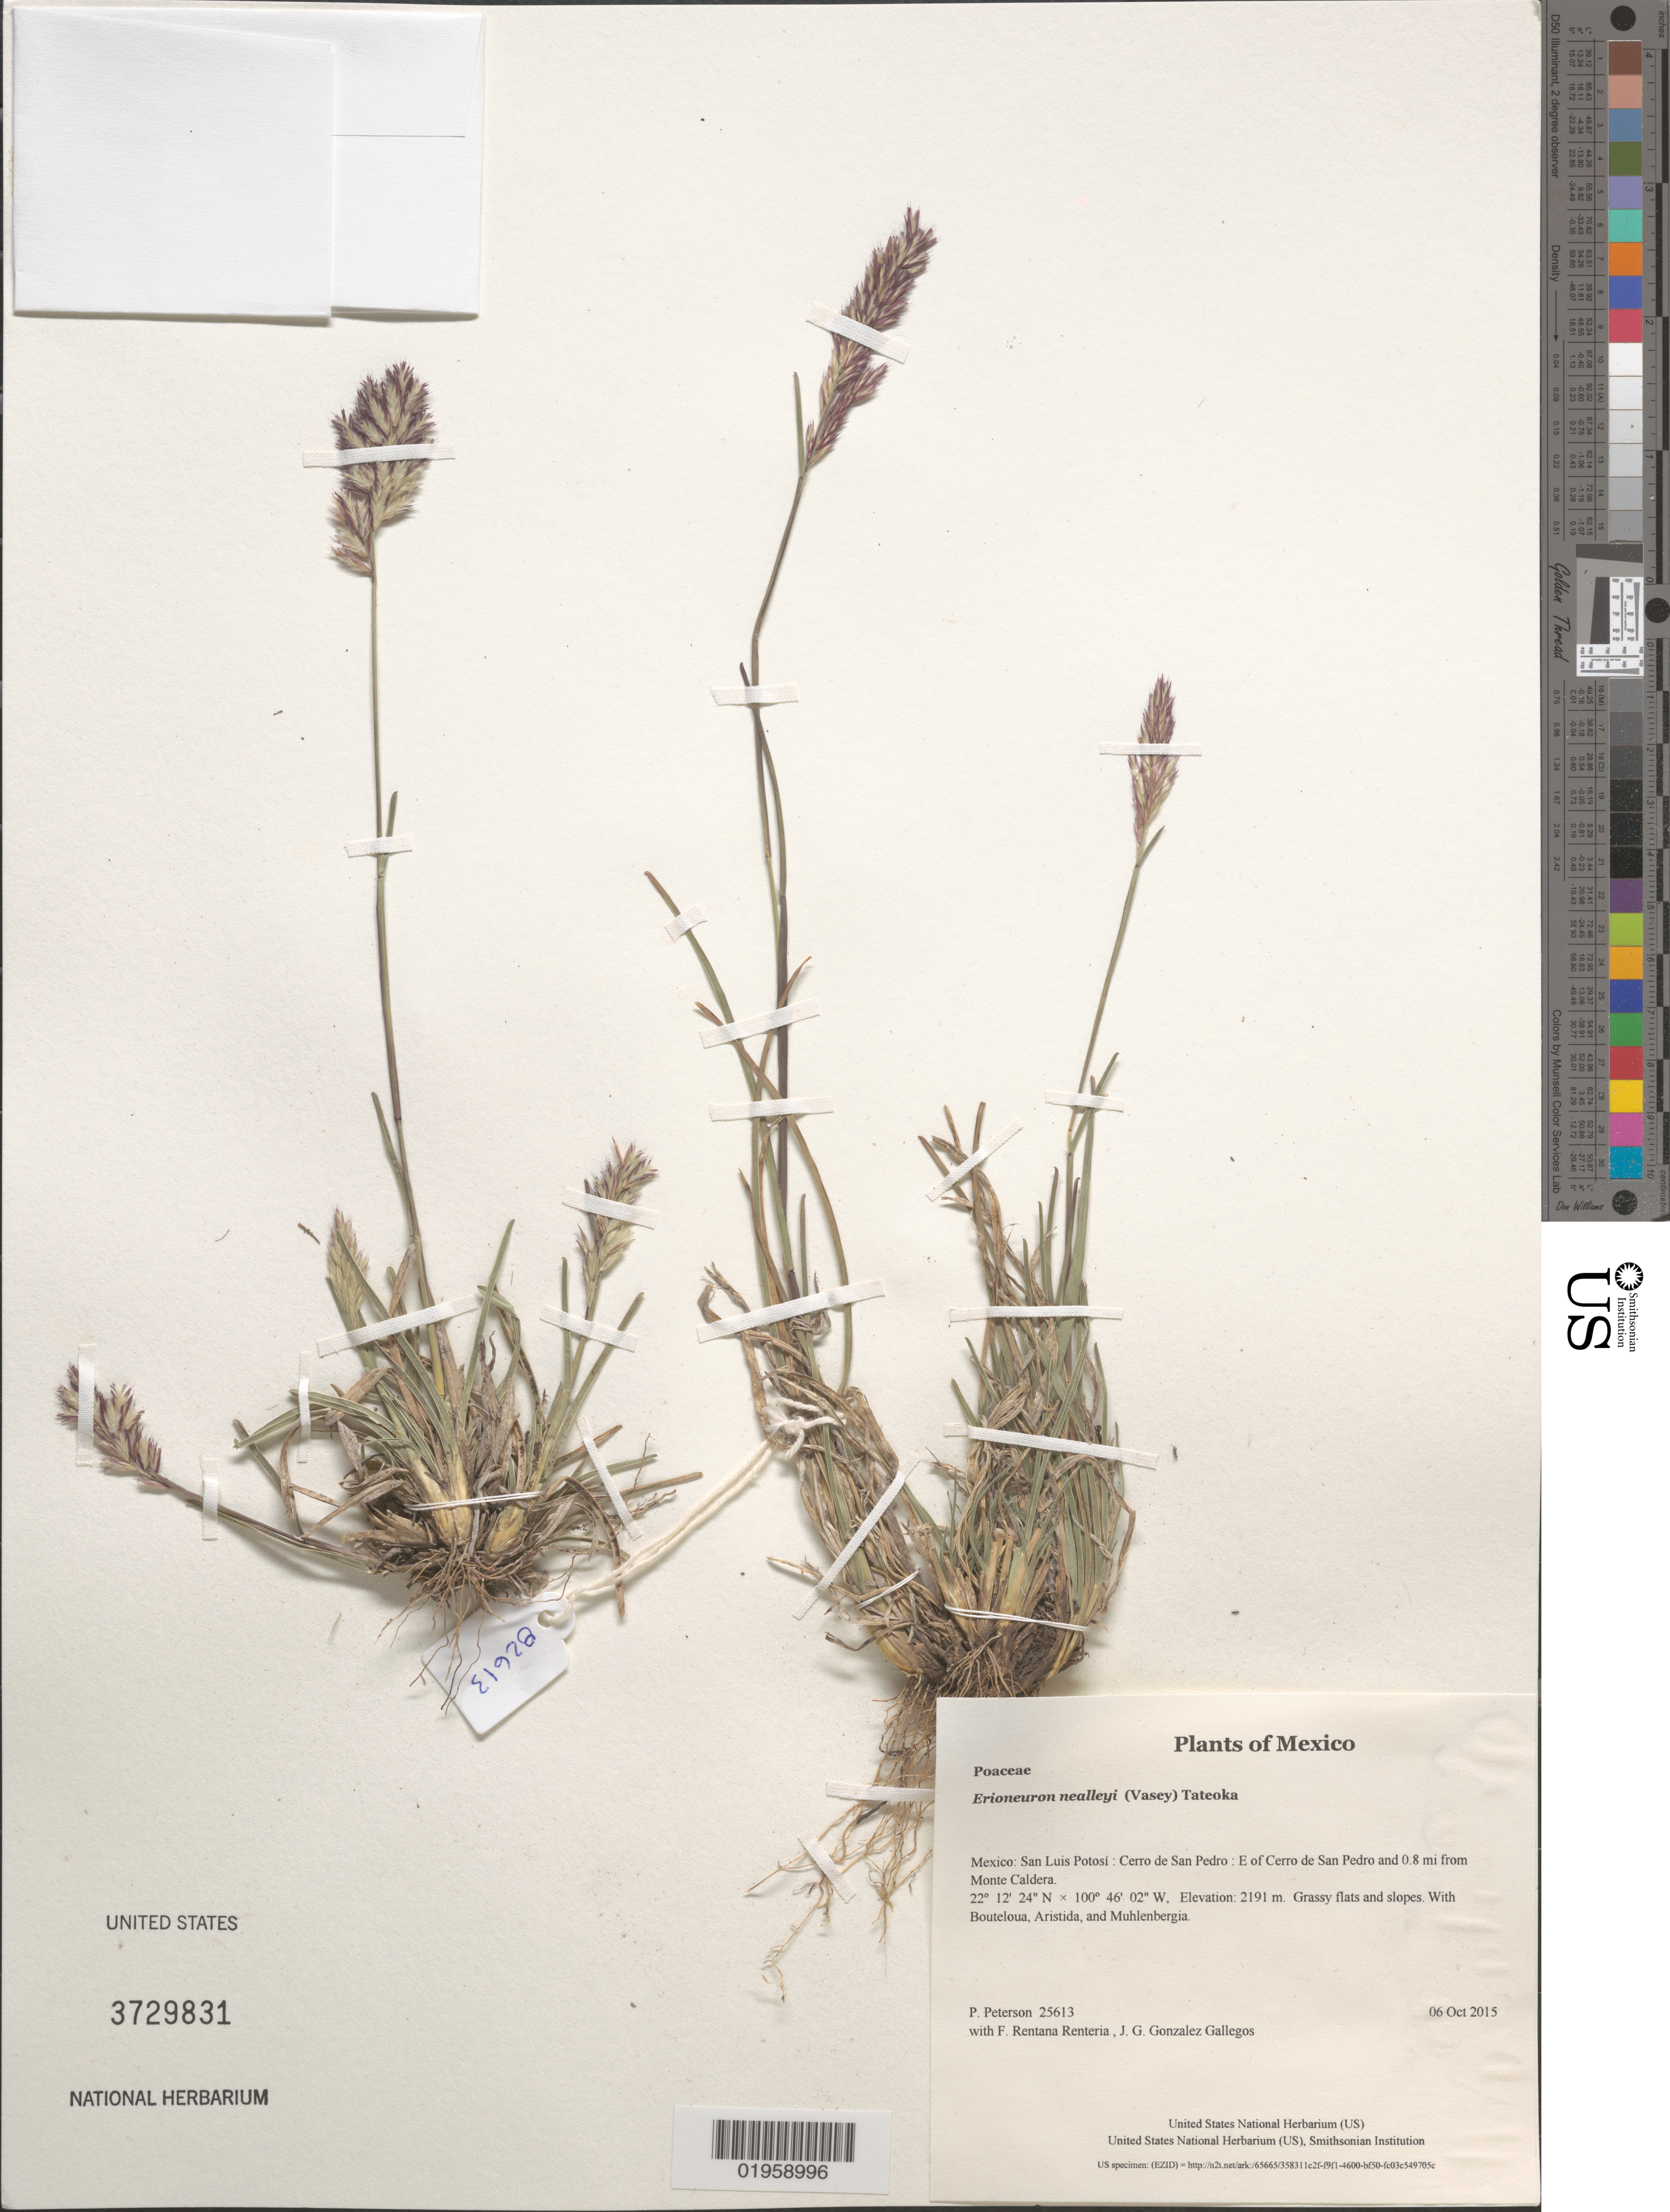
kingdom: Plantae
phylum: Tracheophyta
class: Liliopsida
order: Poales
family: Poaceae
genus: Erioneuron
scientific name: Erioneuron nealleyi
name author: (Vasey) Tateoka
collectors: P. M. Peterson, F. Rentana Renteria & J. G. Gonzalez Gallegos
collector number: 25613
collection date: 2015-10-06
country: Mexico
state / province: San Luis Potosí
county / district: Cerro de San Pedro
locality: E of Cerro de San Pedro and 0.8 mi from Monte Caldera.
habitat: Grassy flats and slopes.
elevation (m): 2191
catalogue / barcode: US 3729831